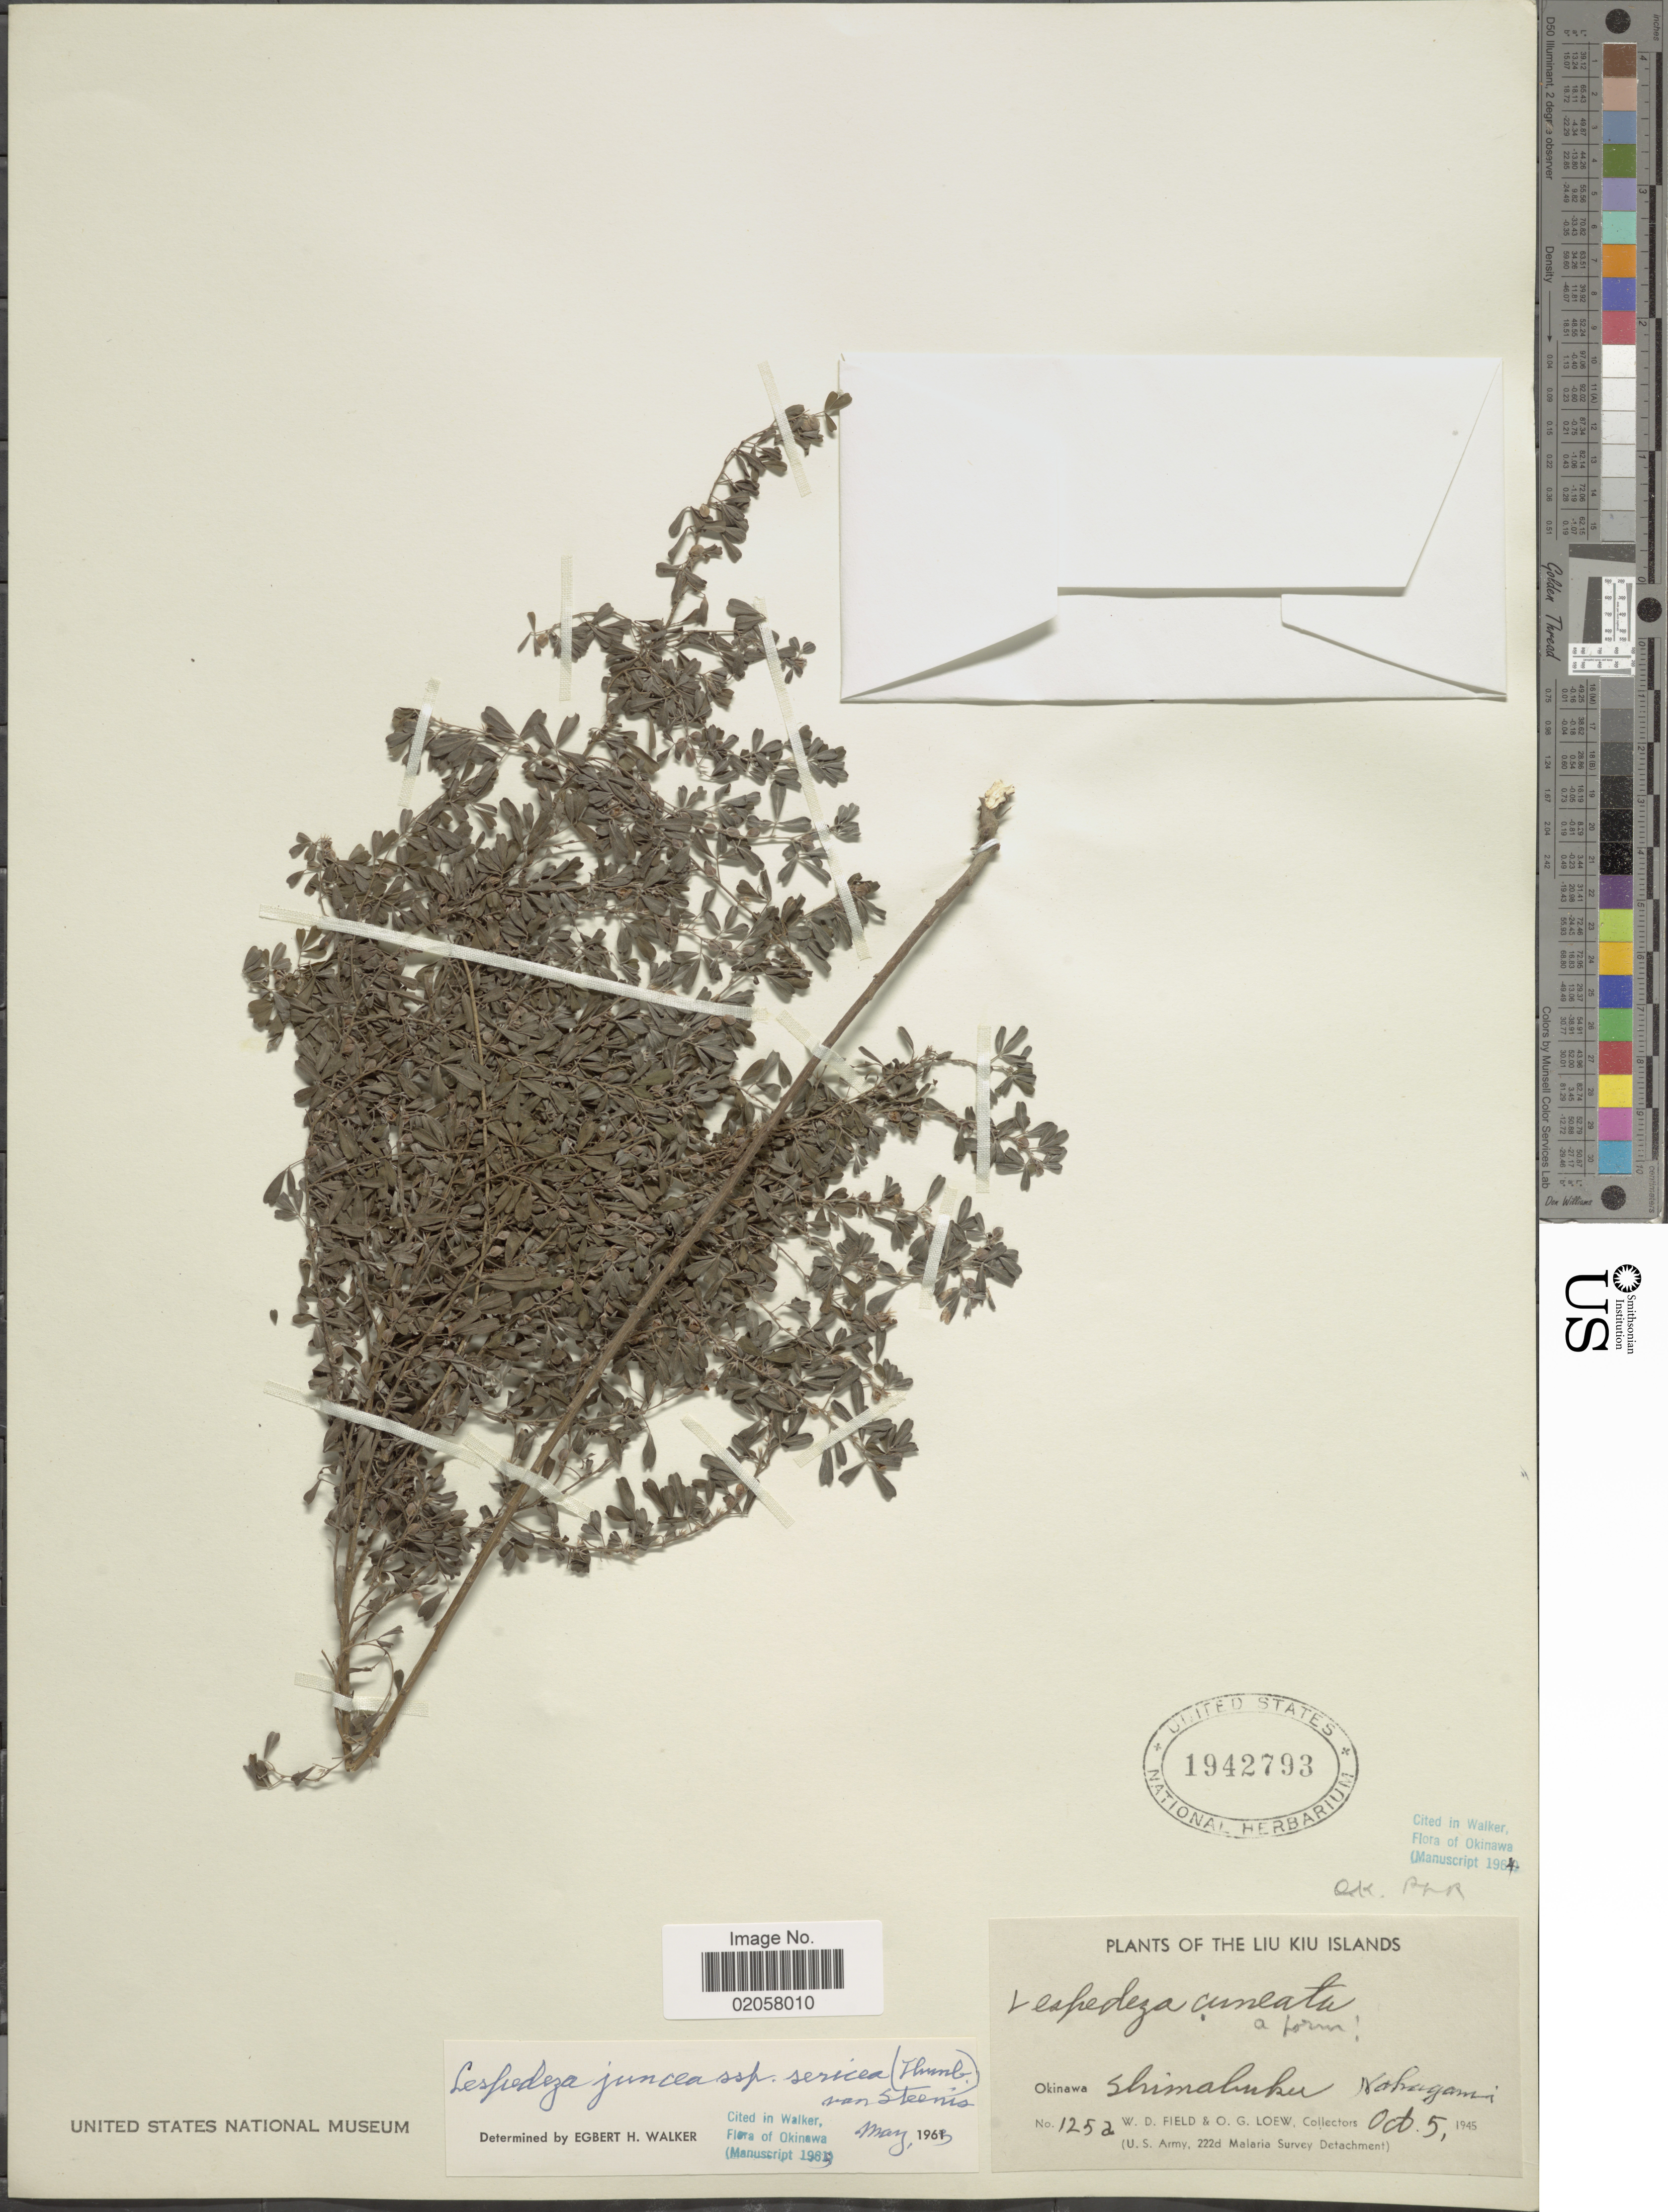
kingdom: Plantae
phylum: Tracheophyta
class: Magnoliopsida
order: Fabales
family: Fabaceae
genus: Lespedeza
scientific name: Lespedeza cuneata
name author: (Dum. Cours.) G. Don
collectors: W. D. Field & O. G. Loew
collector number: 125a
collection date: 1945-10-05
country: Japan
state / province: Okinawa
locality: The Liu Kiu Islands, Shimahuku, Nahagami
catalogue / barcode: US 1942793